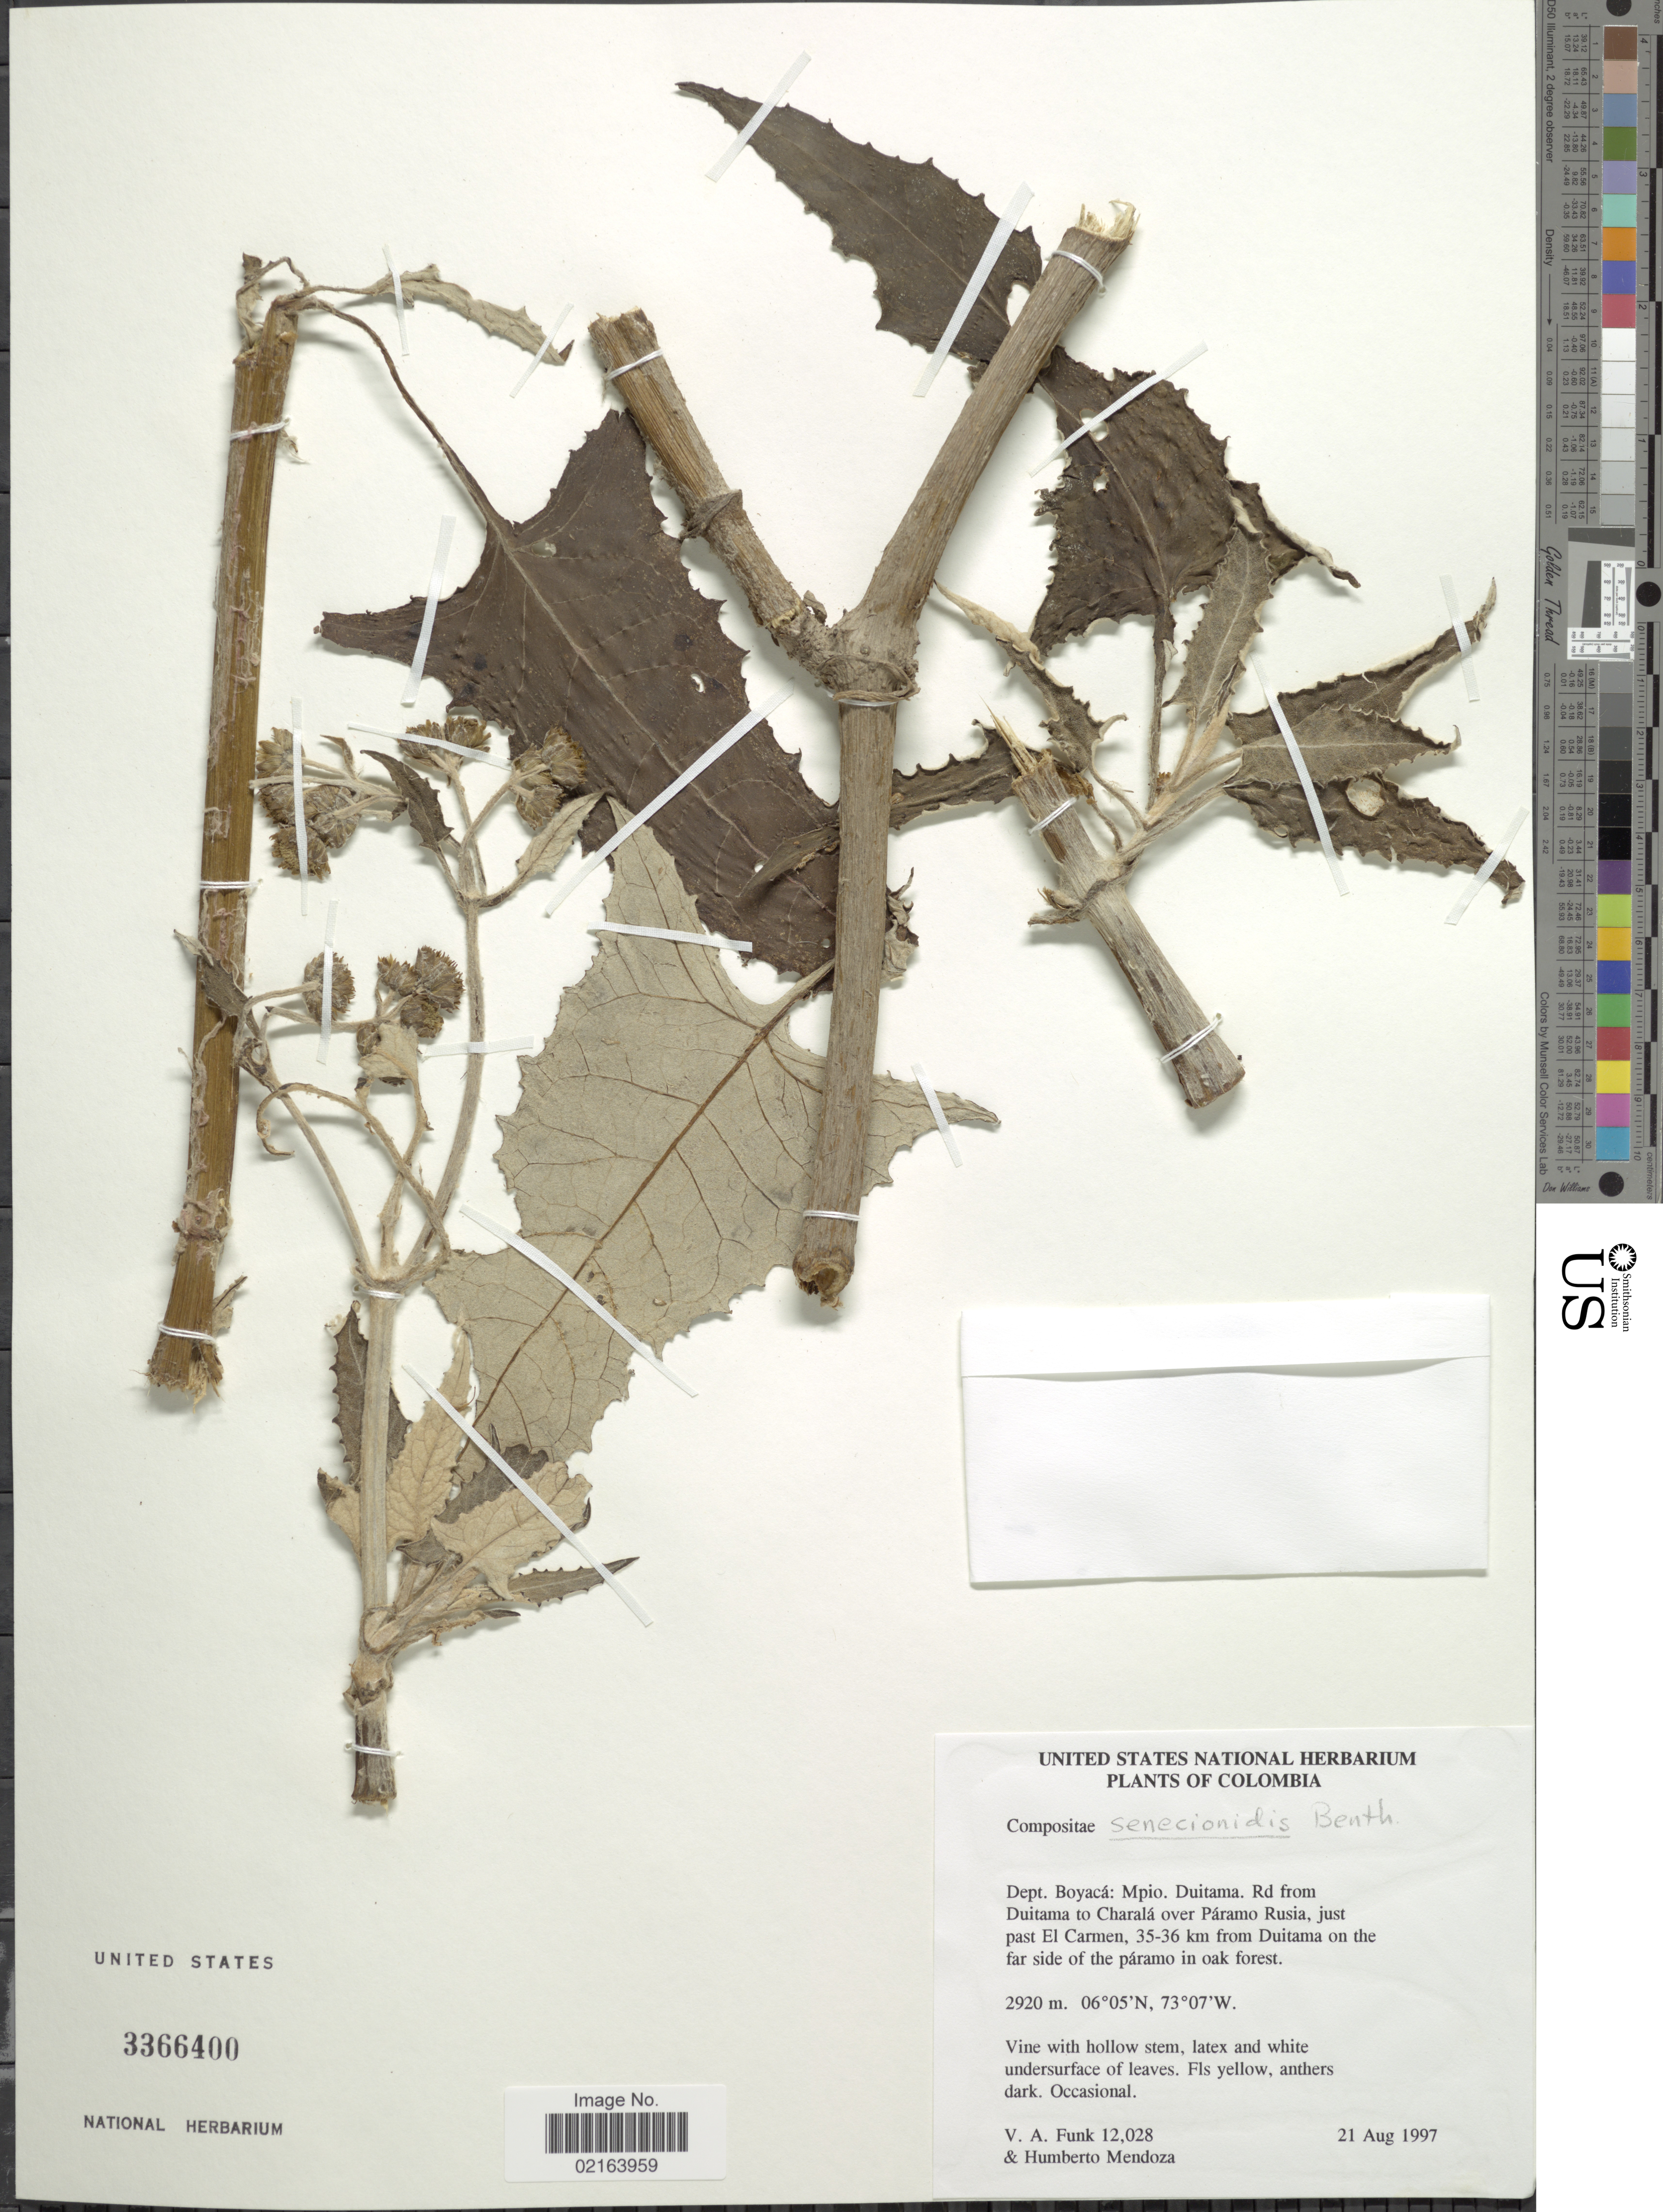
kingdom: Plantae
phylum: Tracheophyta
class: Magnoliopsida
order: Asterales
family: Asteraceae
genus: Munnozia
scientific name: Munnozia senecionidis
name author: Benth.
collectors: V. Funk & H. Mendoza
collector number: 12028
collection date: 1997-08-21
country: Colombia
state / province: Boyacá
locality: Dept. Boyaca: Mpio. Duitama, Rd from Duitama to Charala over Paramo Rusia, just past El Carmen, 35-36 km from Duitama on the far side of the paramo in oak forest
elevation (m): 2920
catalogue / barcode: US 3366400